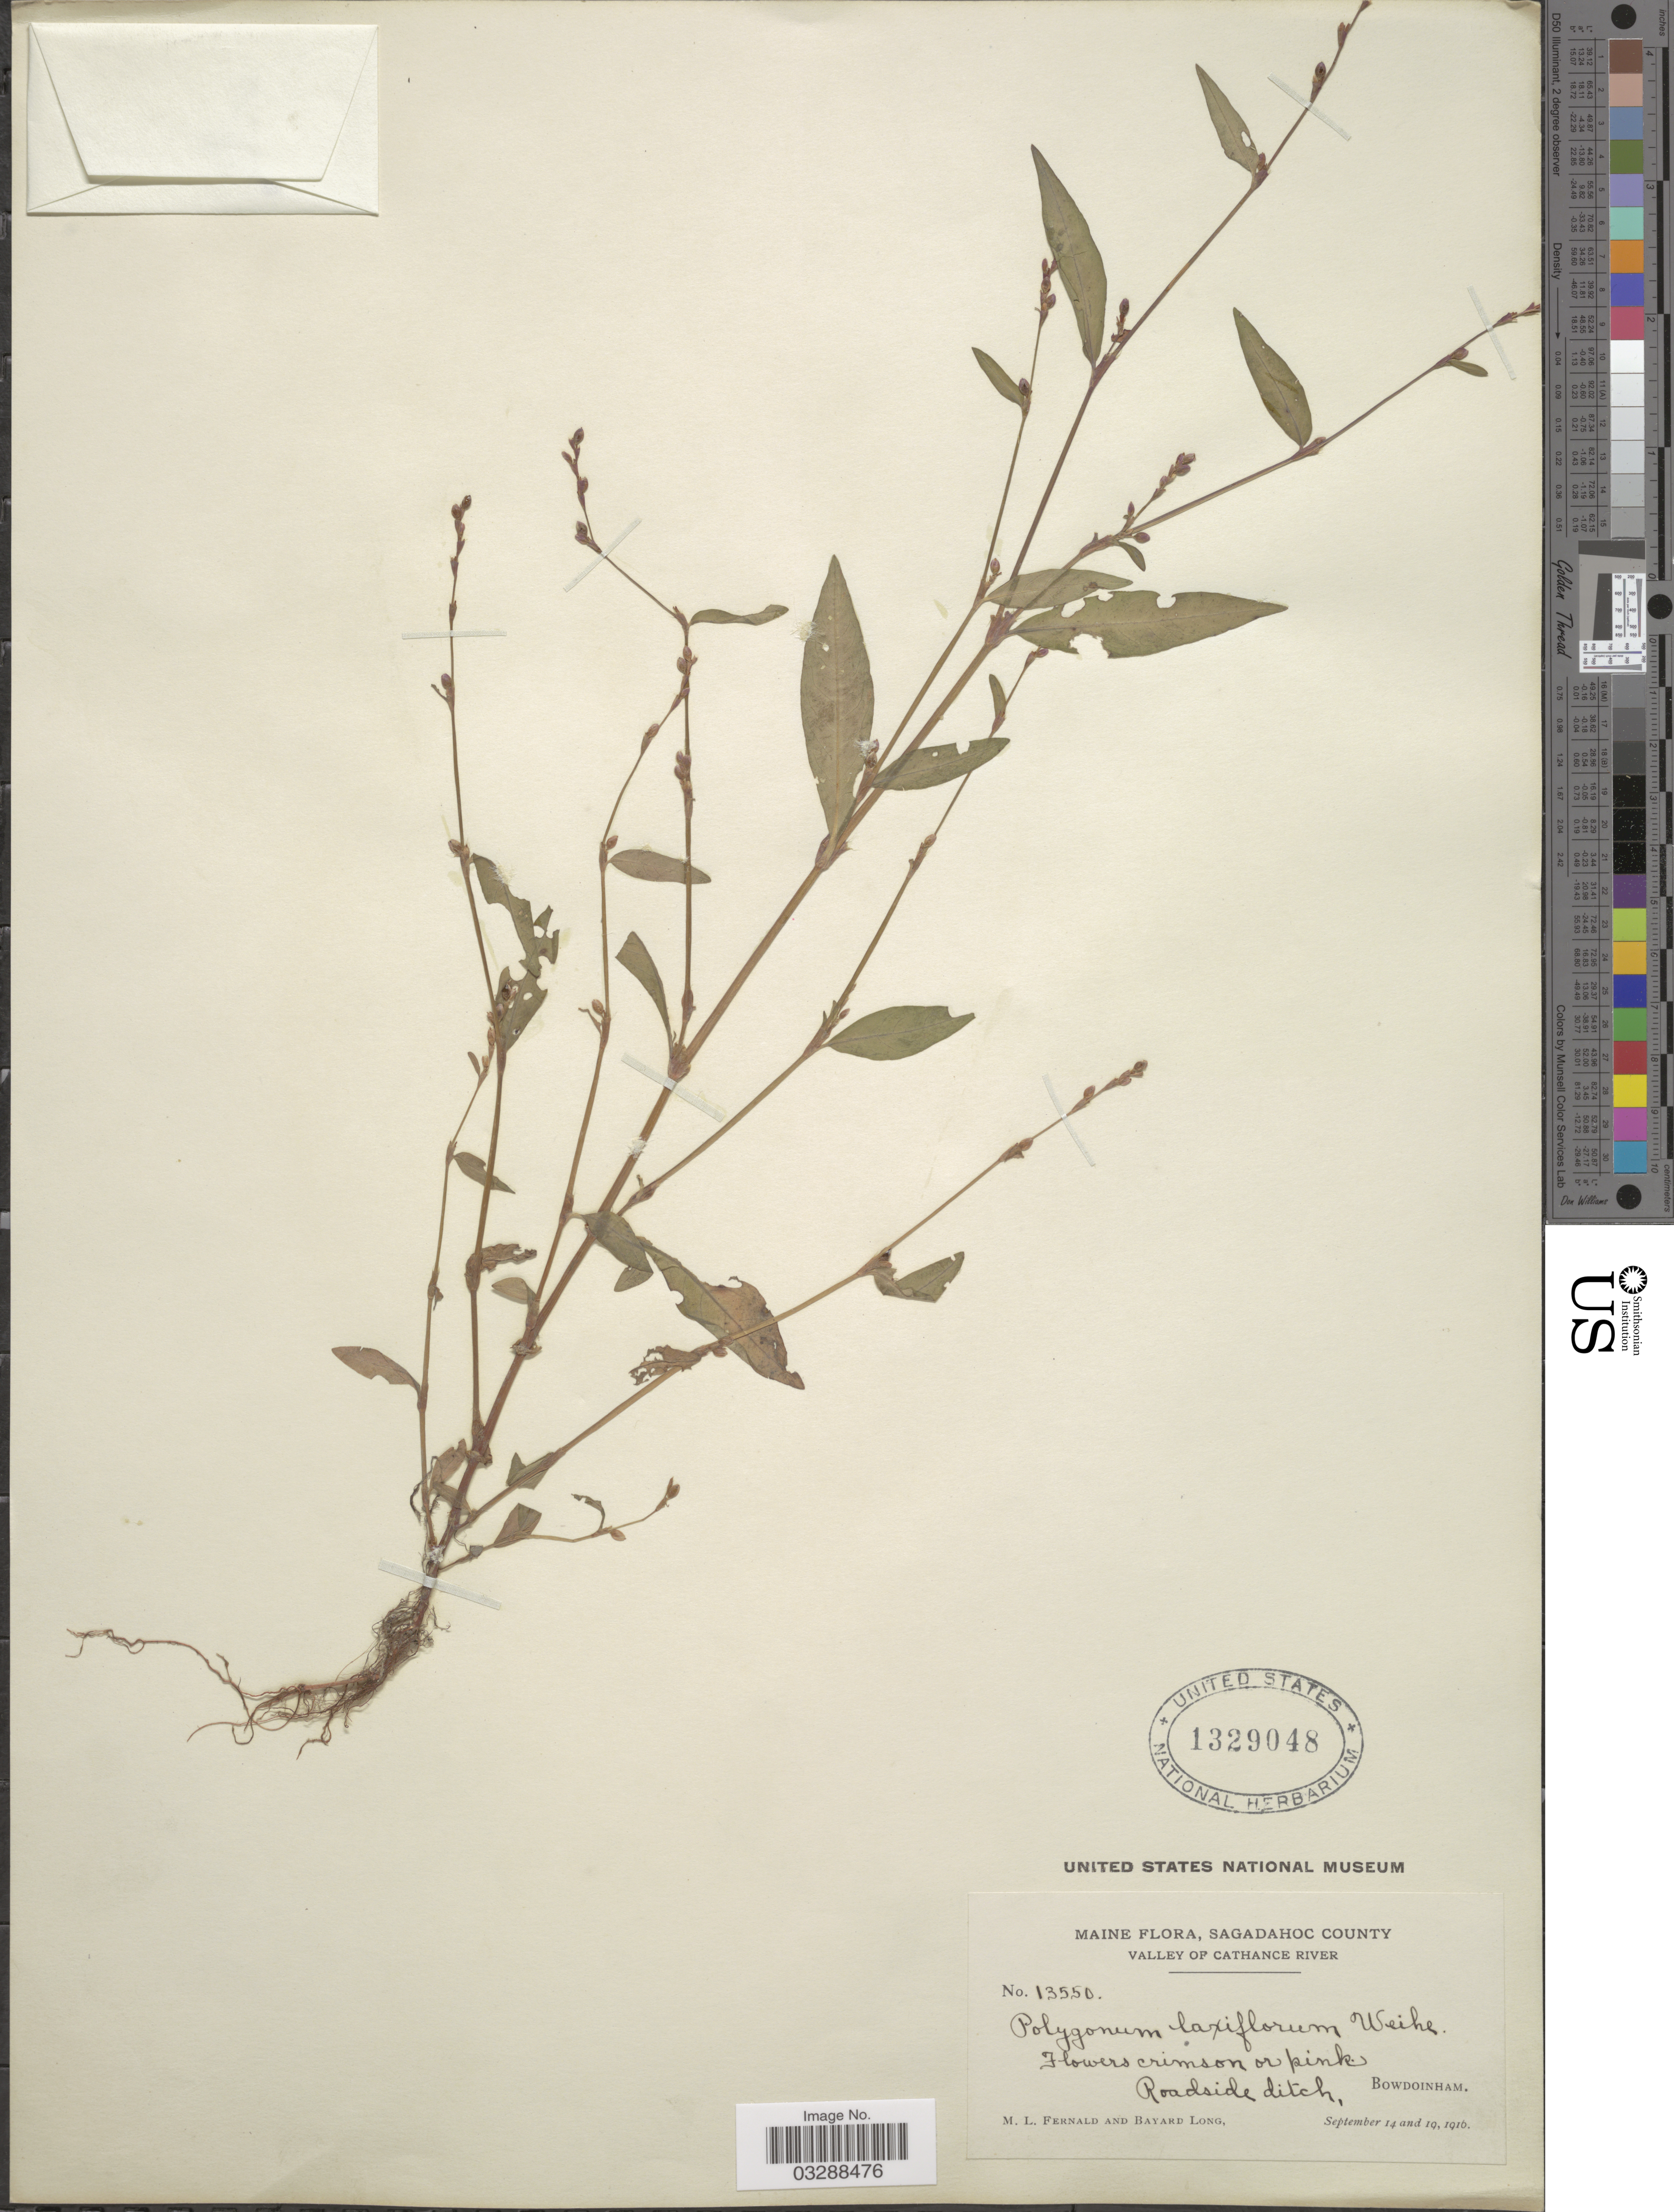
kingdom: Plantae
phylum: Tracheophyta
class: Magnoliopsida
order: Caryophyllales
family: Polygonaceae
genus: Persicaria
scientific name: Persicaria maculosa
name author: S.F. Gray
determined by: Atha, D. E.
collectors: M. L. Fernald & B. Long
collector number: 13550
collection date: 1916-09-14/1916-09-19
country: United States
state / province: Maine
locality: Sagadahoc County. Valley of Cathance River. Bowdoinham.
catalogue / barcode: US 1329048